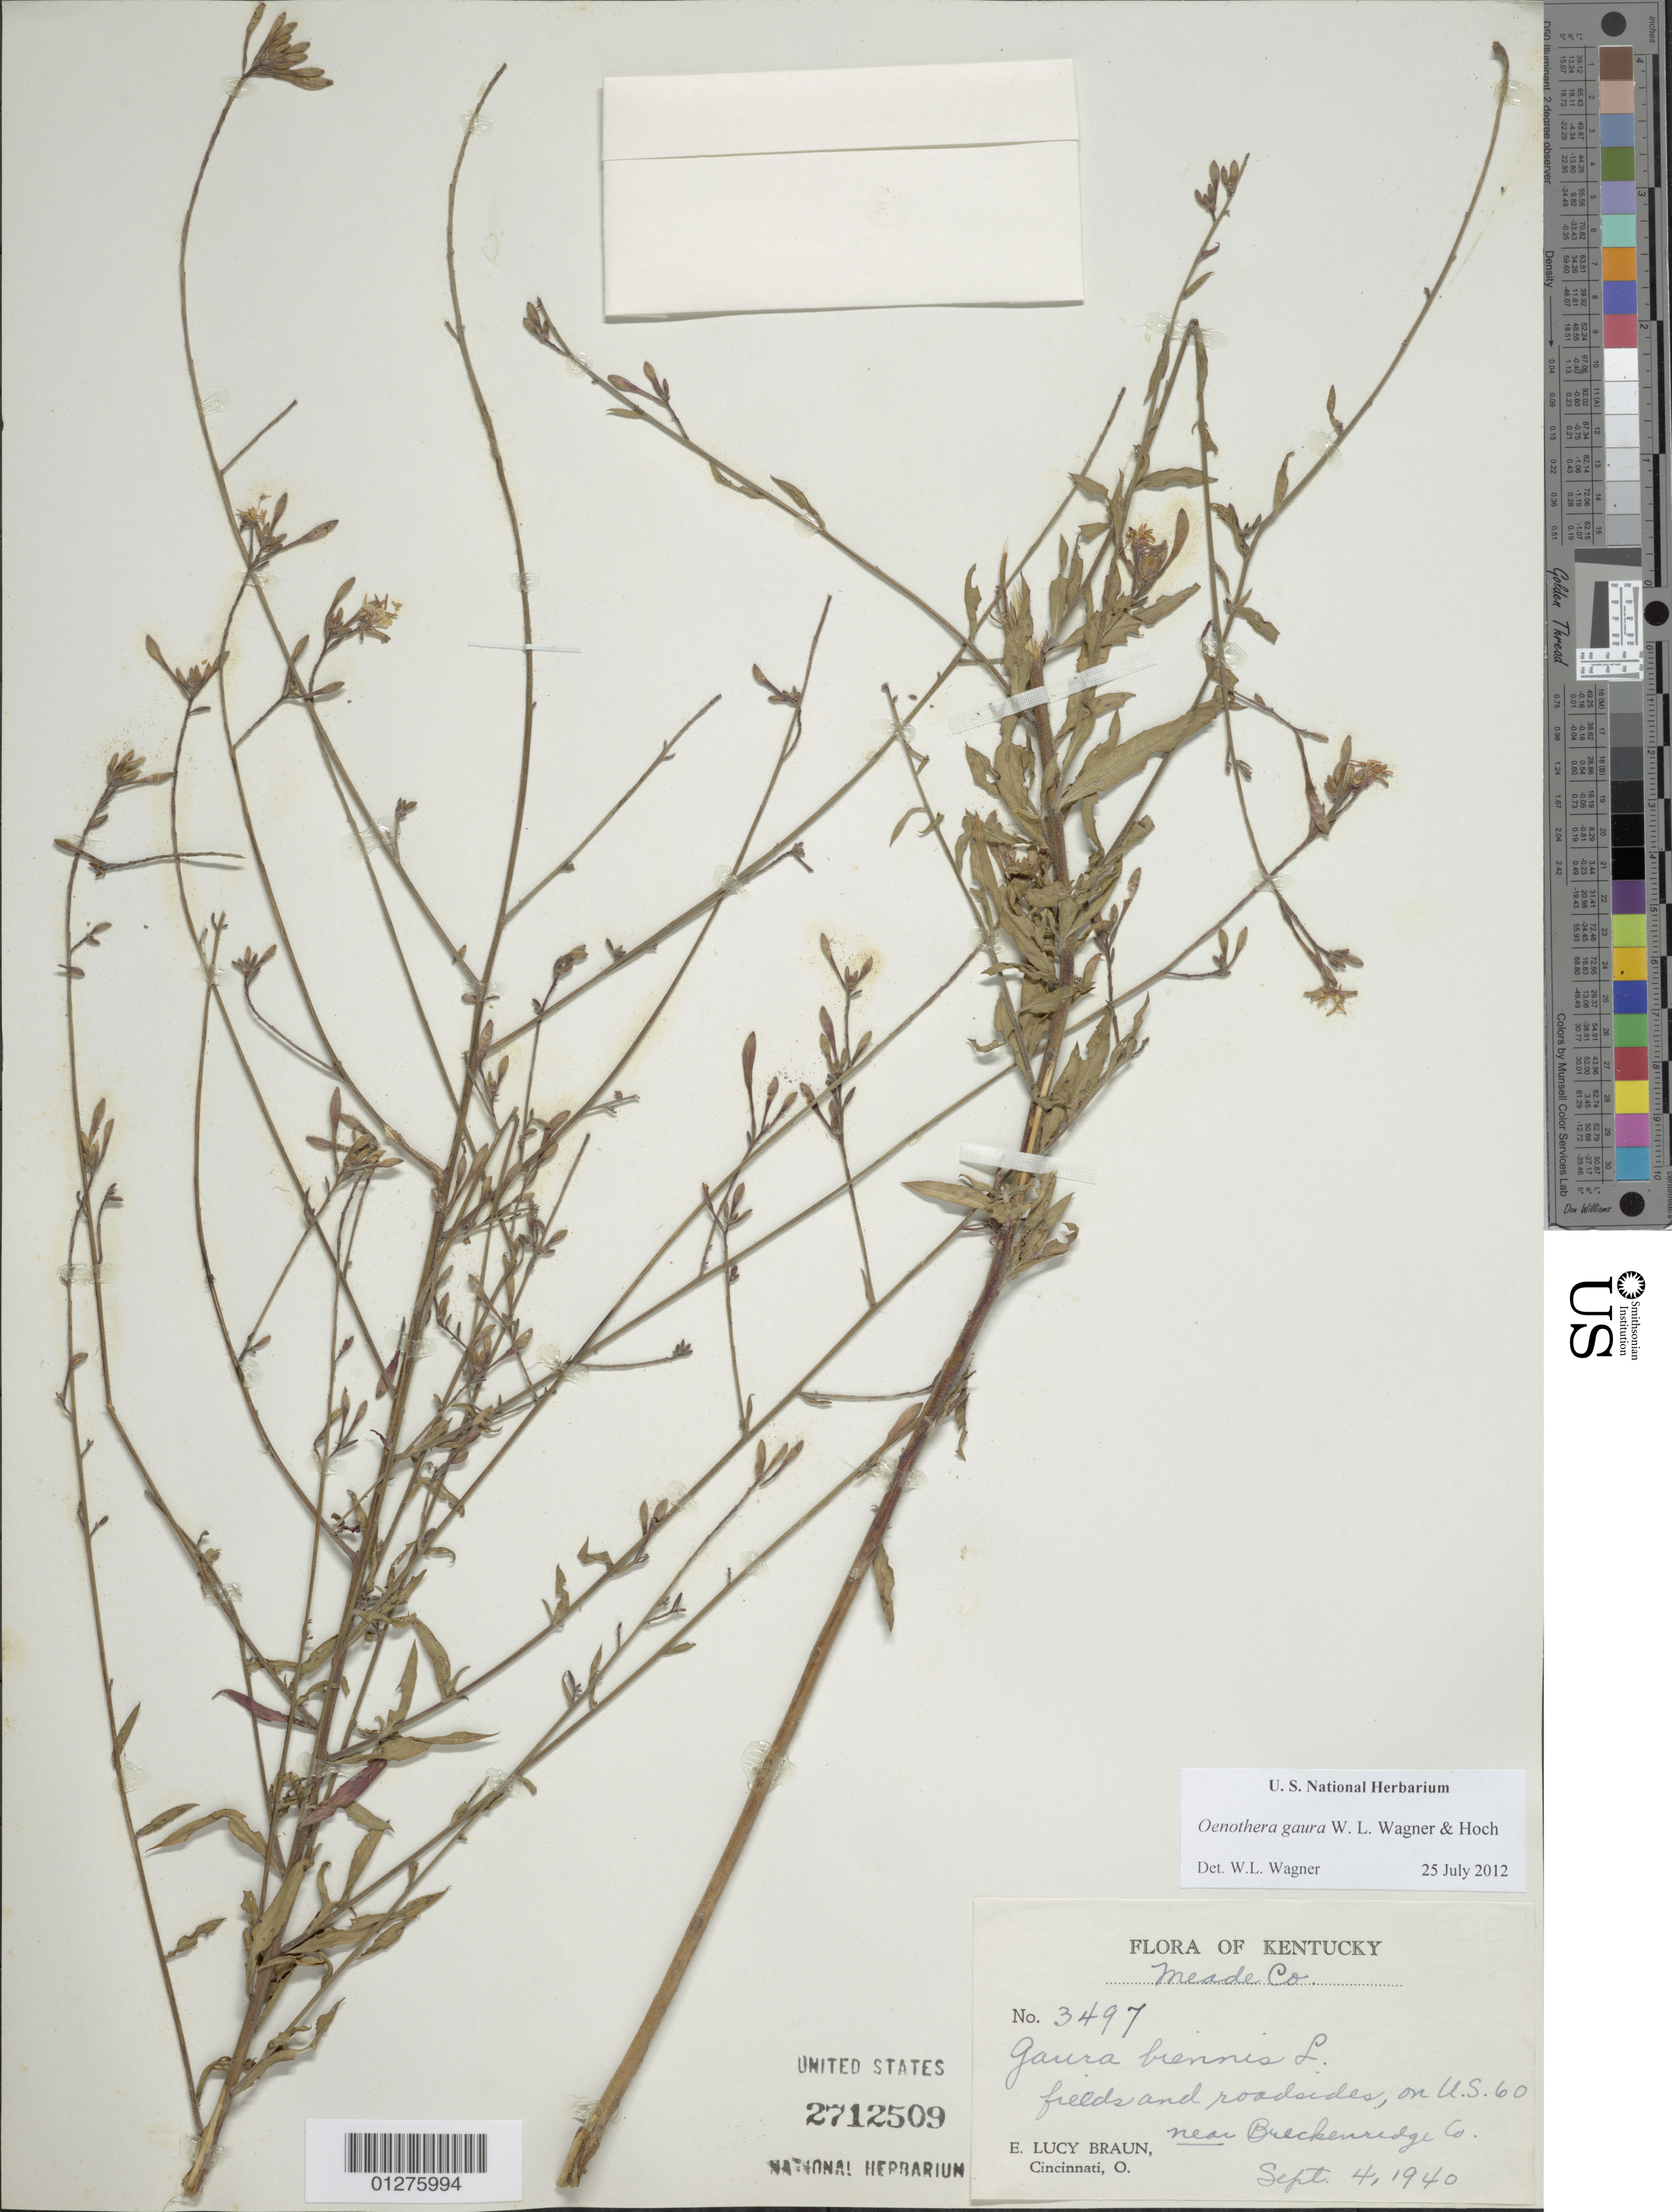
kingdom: Plantae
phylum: Tracheophyta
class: Magnoliopsida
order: Myrtales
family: Onagraceae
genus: Oenothera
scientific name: Oenothera gaura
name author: W.L. Wagner & Hoch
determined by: Wagner, W. L., (BOT), Smithsonian Institution - National Museum of Natural History (UNITED STATES)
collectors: E. L. Braun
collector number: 3497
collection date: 1940-09-04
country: United States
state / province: Kentucky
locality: On U.S. 60 near Breckenridge County.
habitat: Roadsides and fields.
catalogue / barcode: US 2712509